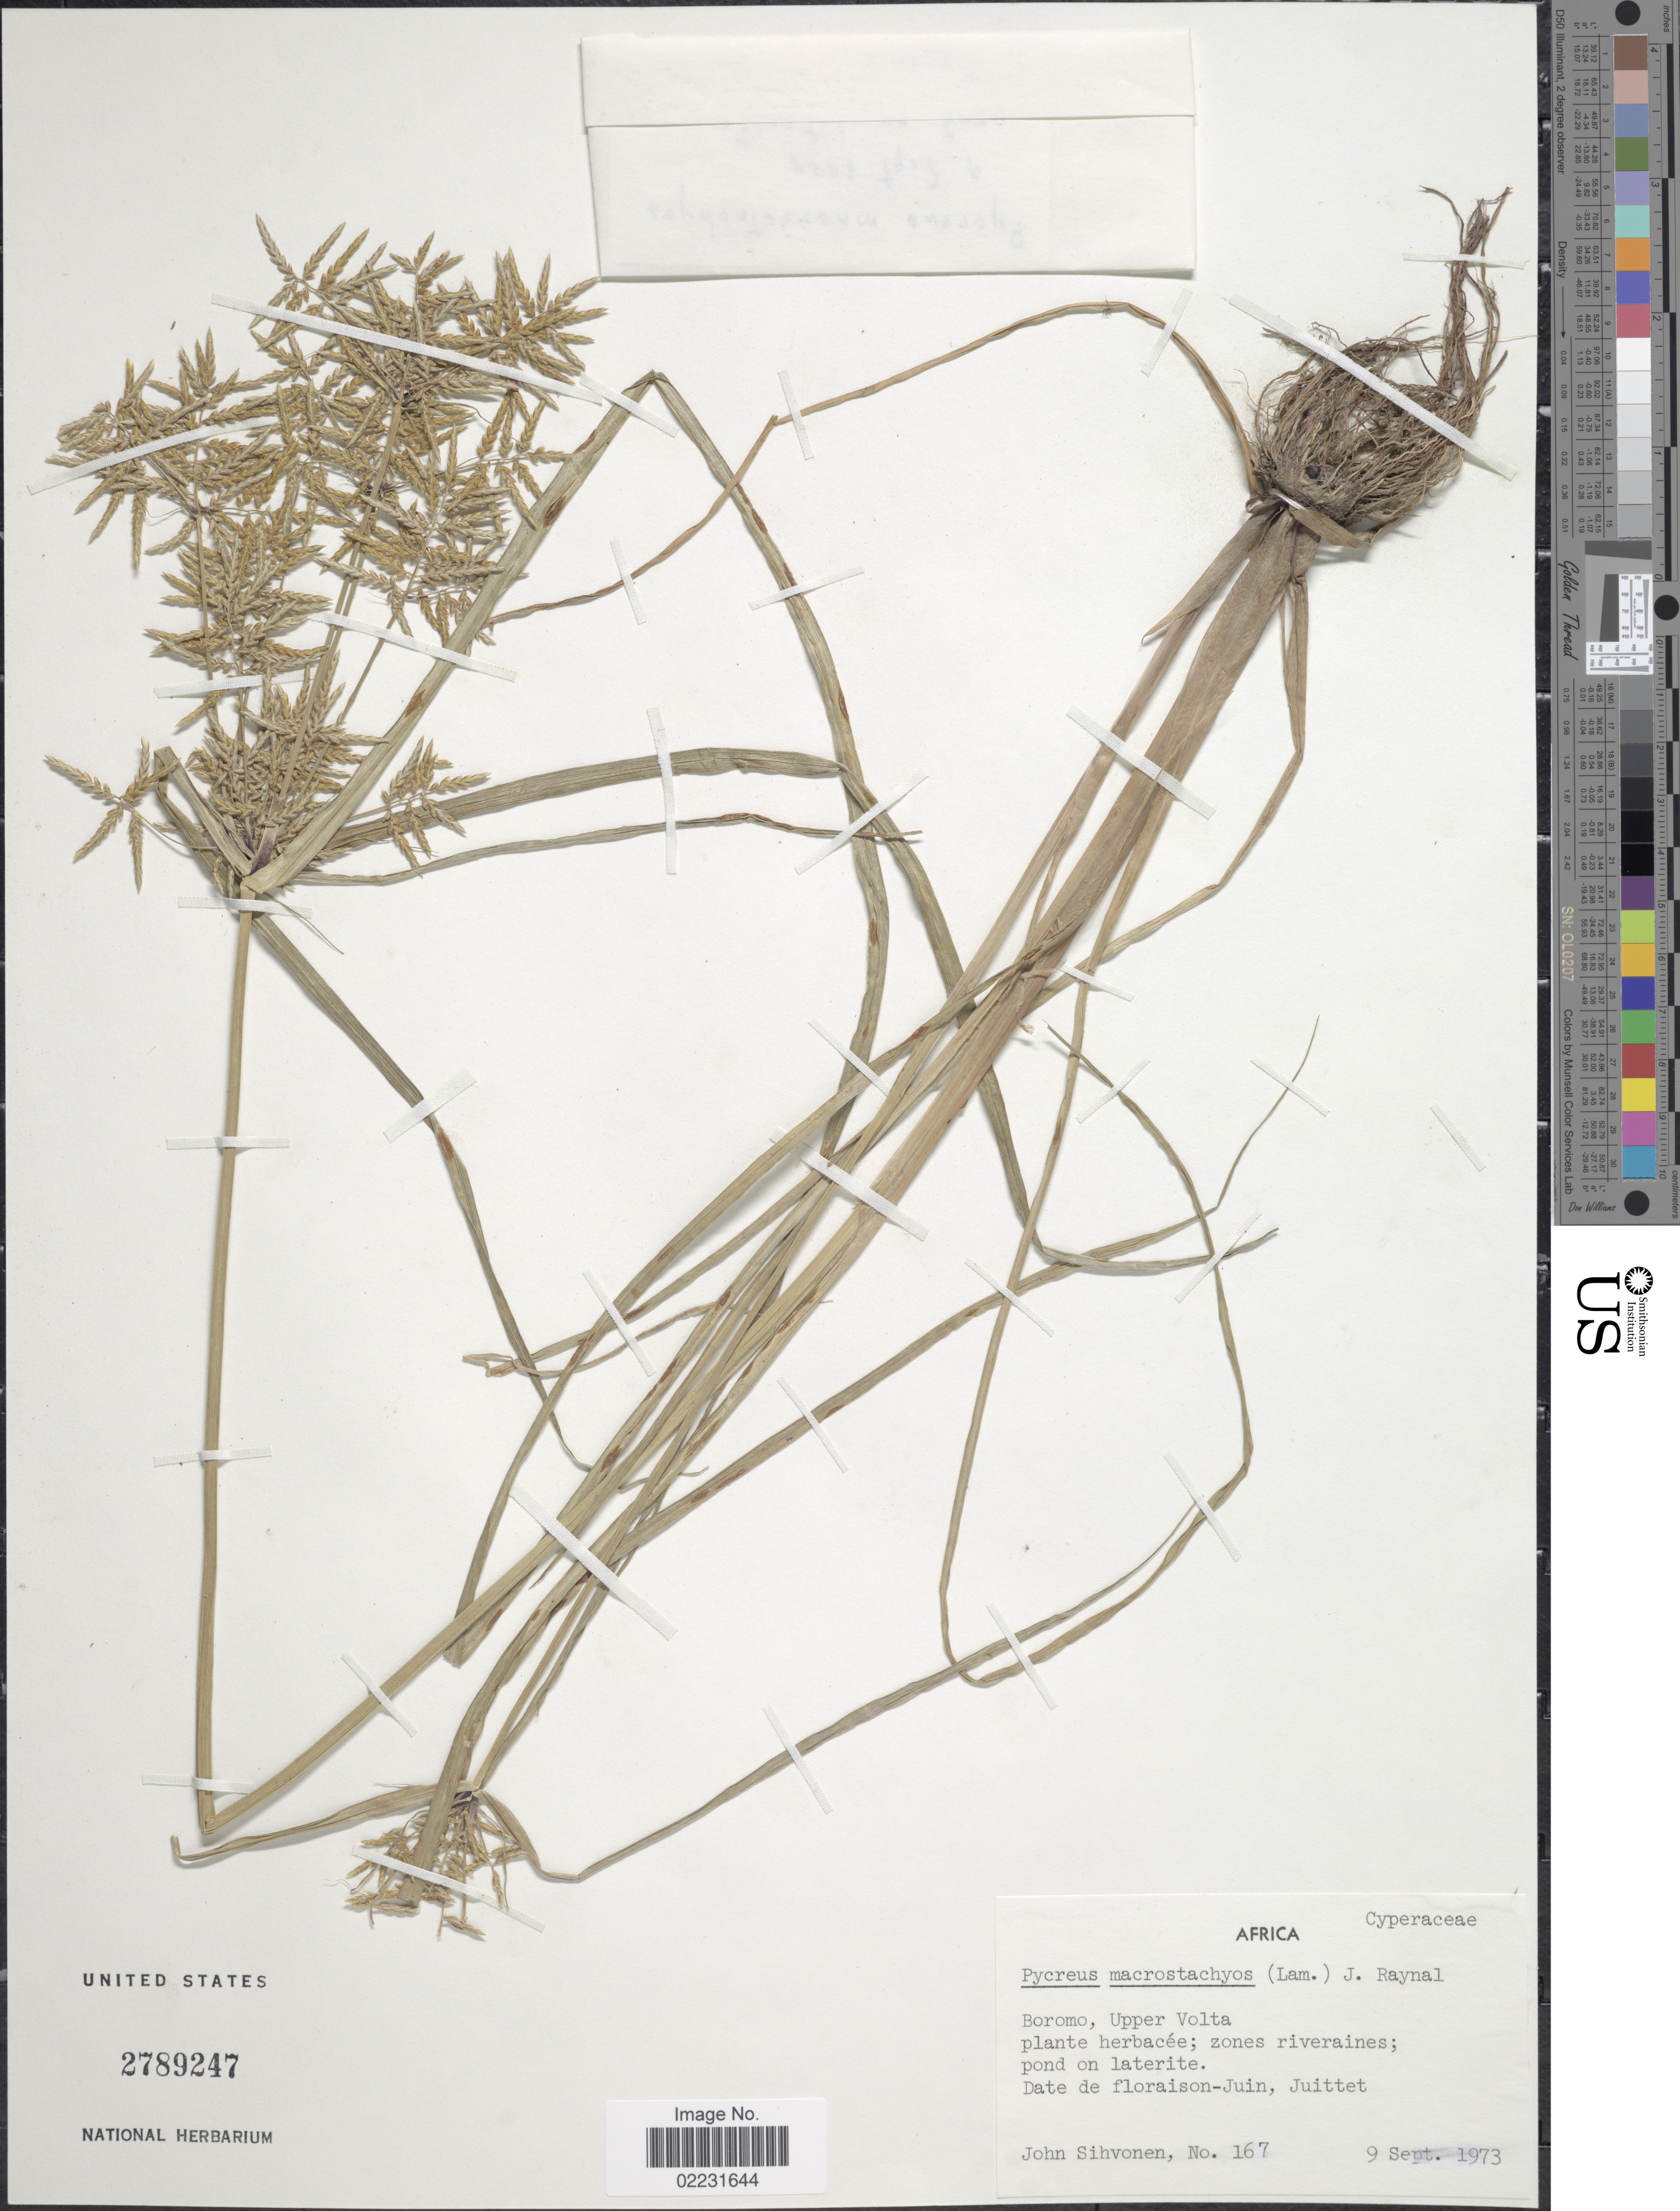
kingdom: Plantae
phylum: Tracheophyta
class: Liliopsida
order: Poales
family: Cyperaceae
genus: Cyperus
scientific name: Cyperus macrostachyos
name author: Lam.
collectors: J. Sihvonen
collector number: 167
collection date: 1973-09-09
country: Burkina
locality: Africa, Boromo, Upper Volta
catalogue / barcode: US 2789247